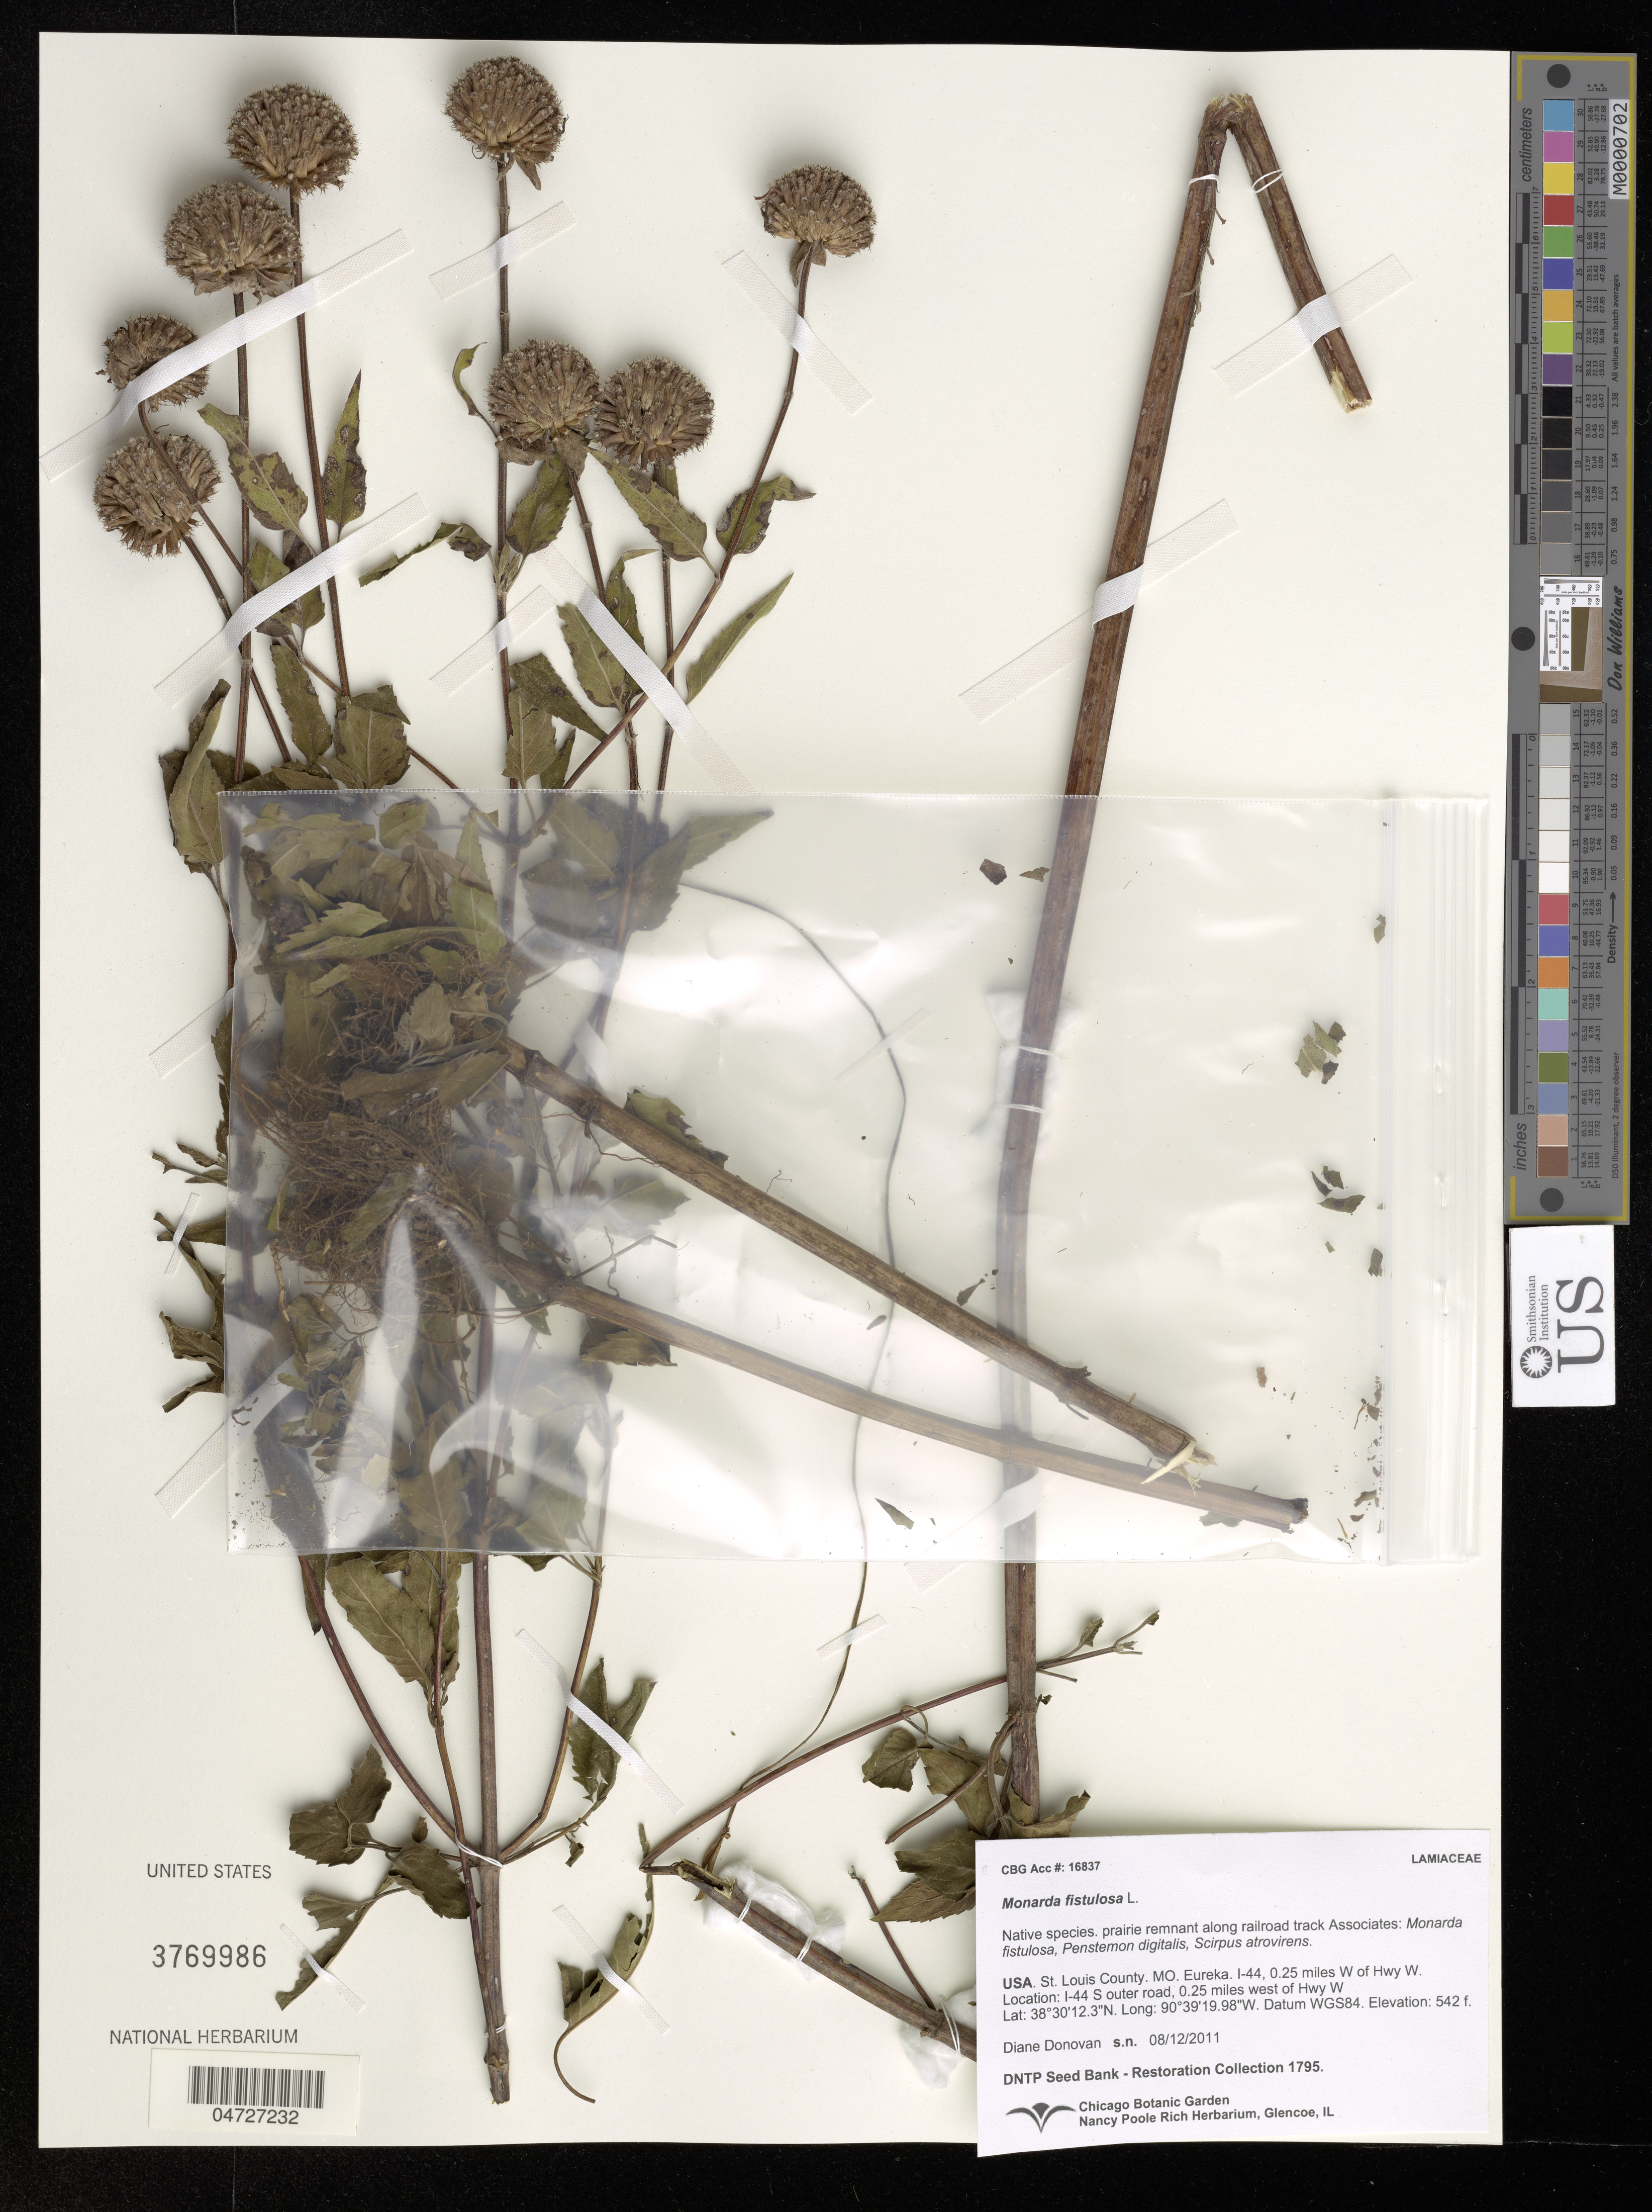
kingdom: Plantae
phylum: Tracheophyta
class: Magnoliopsida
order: Lamiales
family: Lamiaceae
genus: Monarda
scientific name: Monarda fistulosa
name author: L.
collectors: D. Donovan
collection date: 2011-12-08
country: United States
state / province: Missouri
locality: St. Louis County. Eureka. I-44 S outer road, 0.25 miles west of Hwy W.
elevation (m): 165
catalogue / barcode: US 3769986